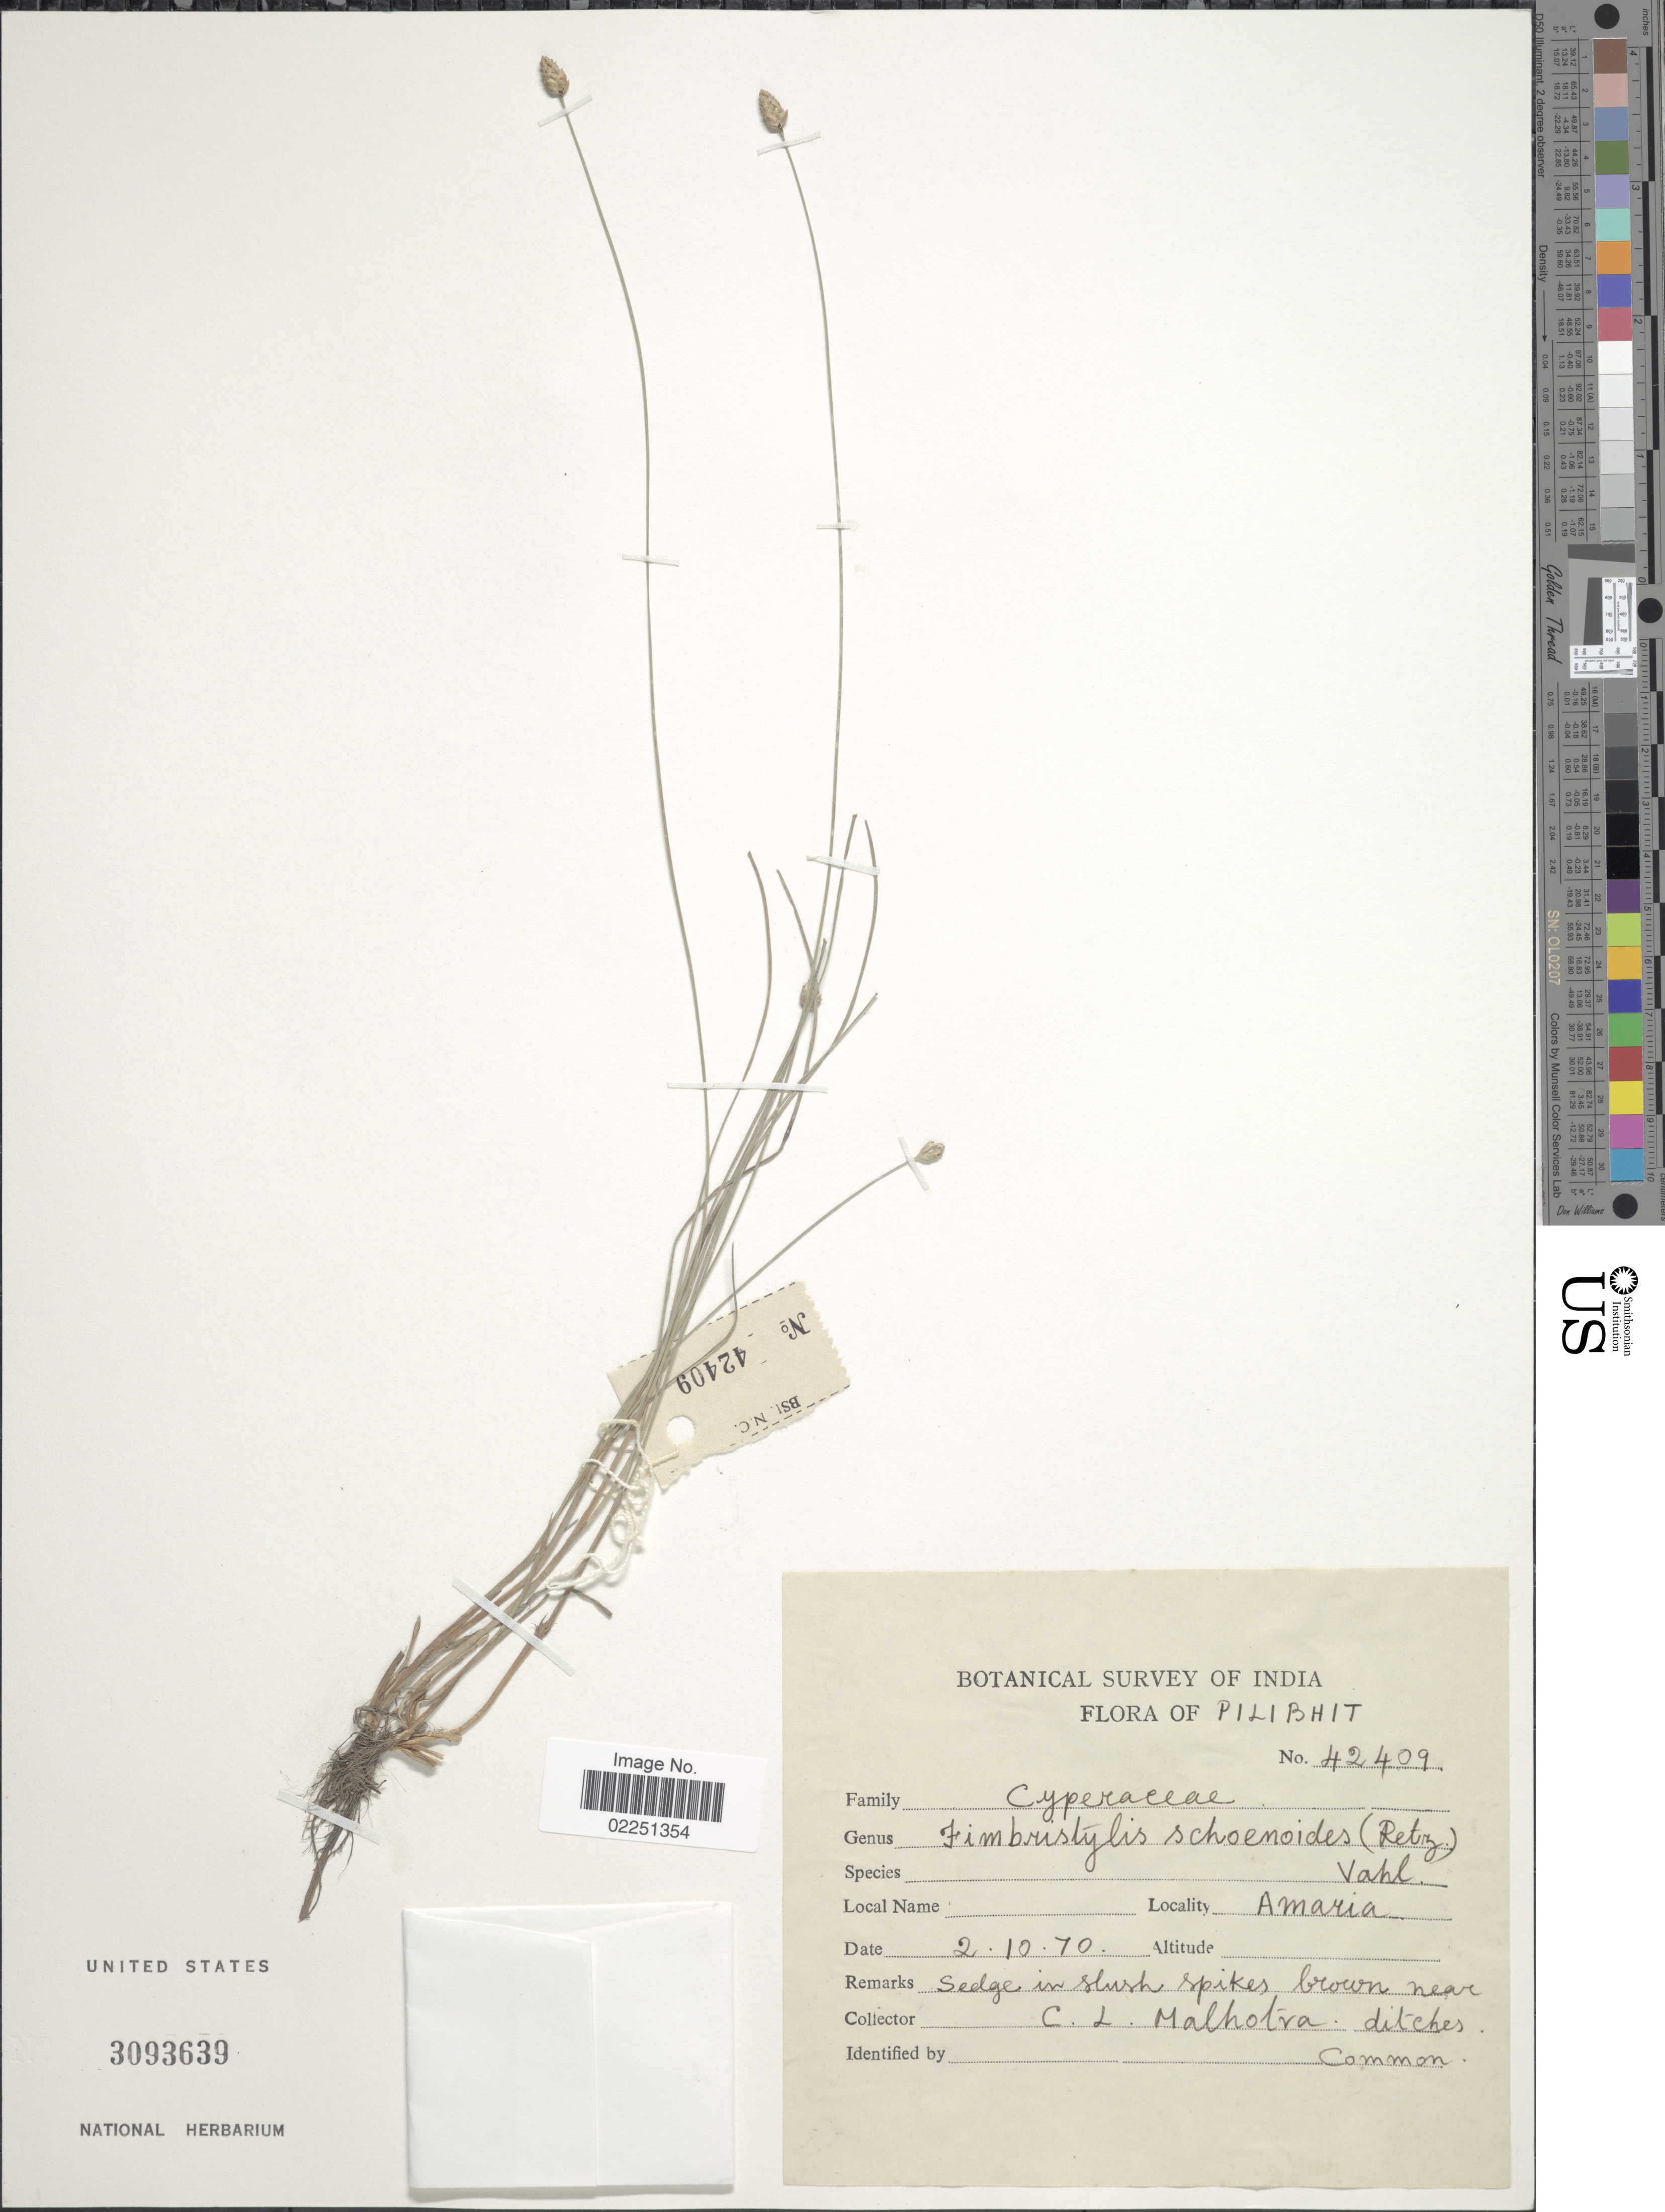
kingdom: Plantae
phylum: Tracheophyta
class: Liliopsida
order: Poales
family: Cyperaceae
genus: Fimbristylis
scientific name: Fimbristylis schoenoides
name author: (Retz.) Vahl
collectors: C. Malhotra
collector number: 42409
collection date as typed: Transcribed d/m/y: 2/10/70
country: India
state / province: Uttar Pradesh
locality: Pilibhit, AMaria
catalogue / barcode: US 3093639